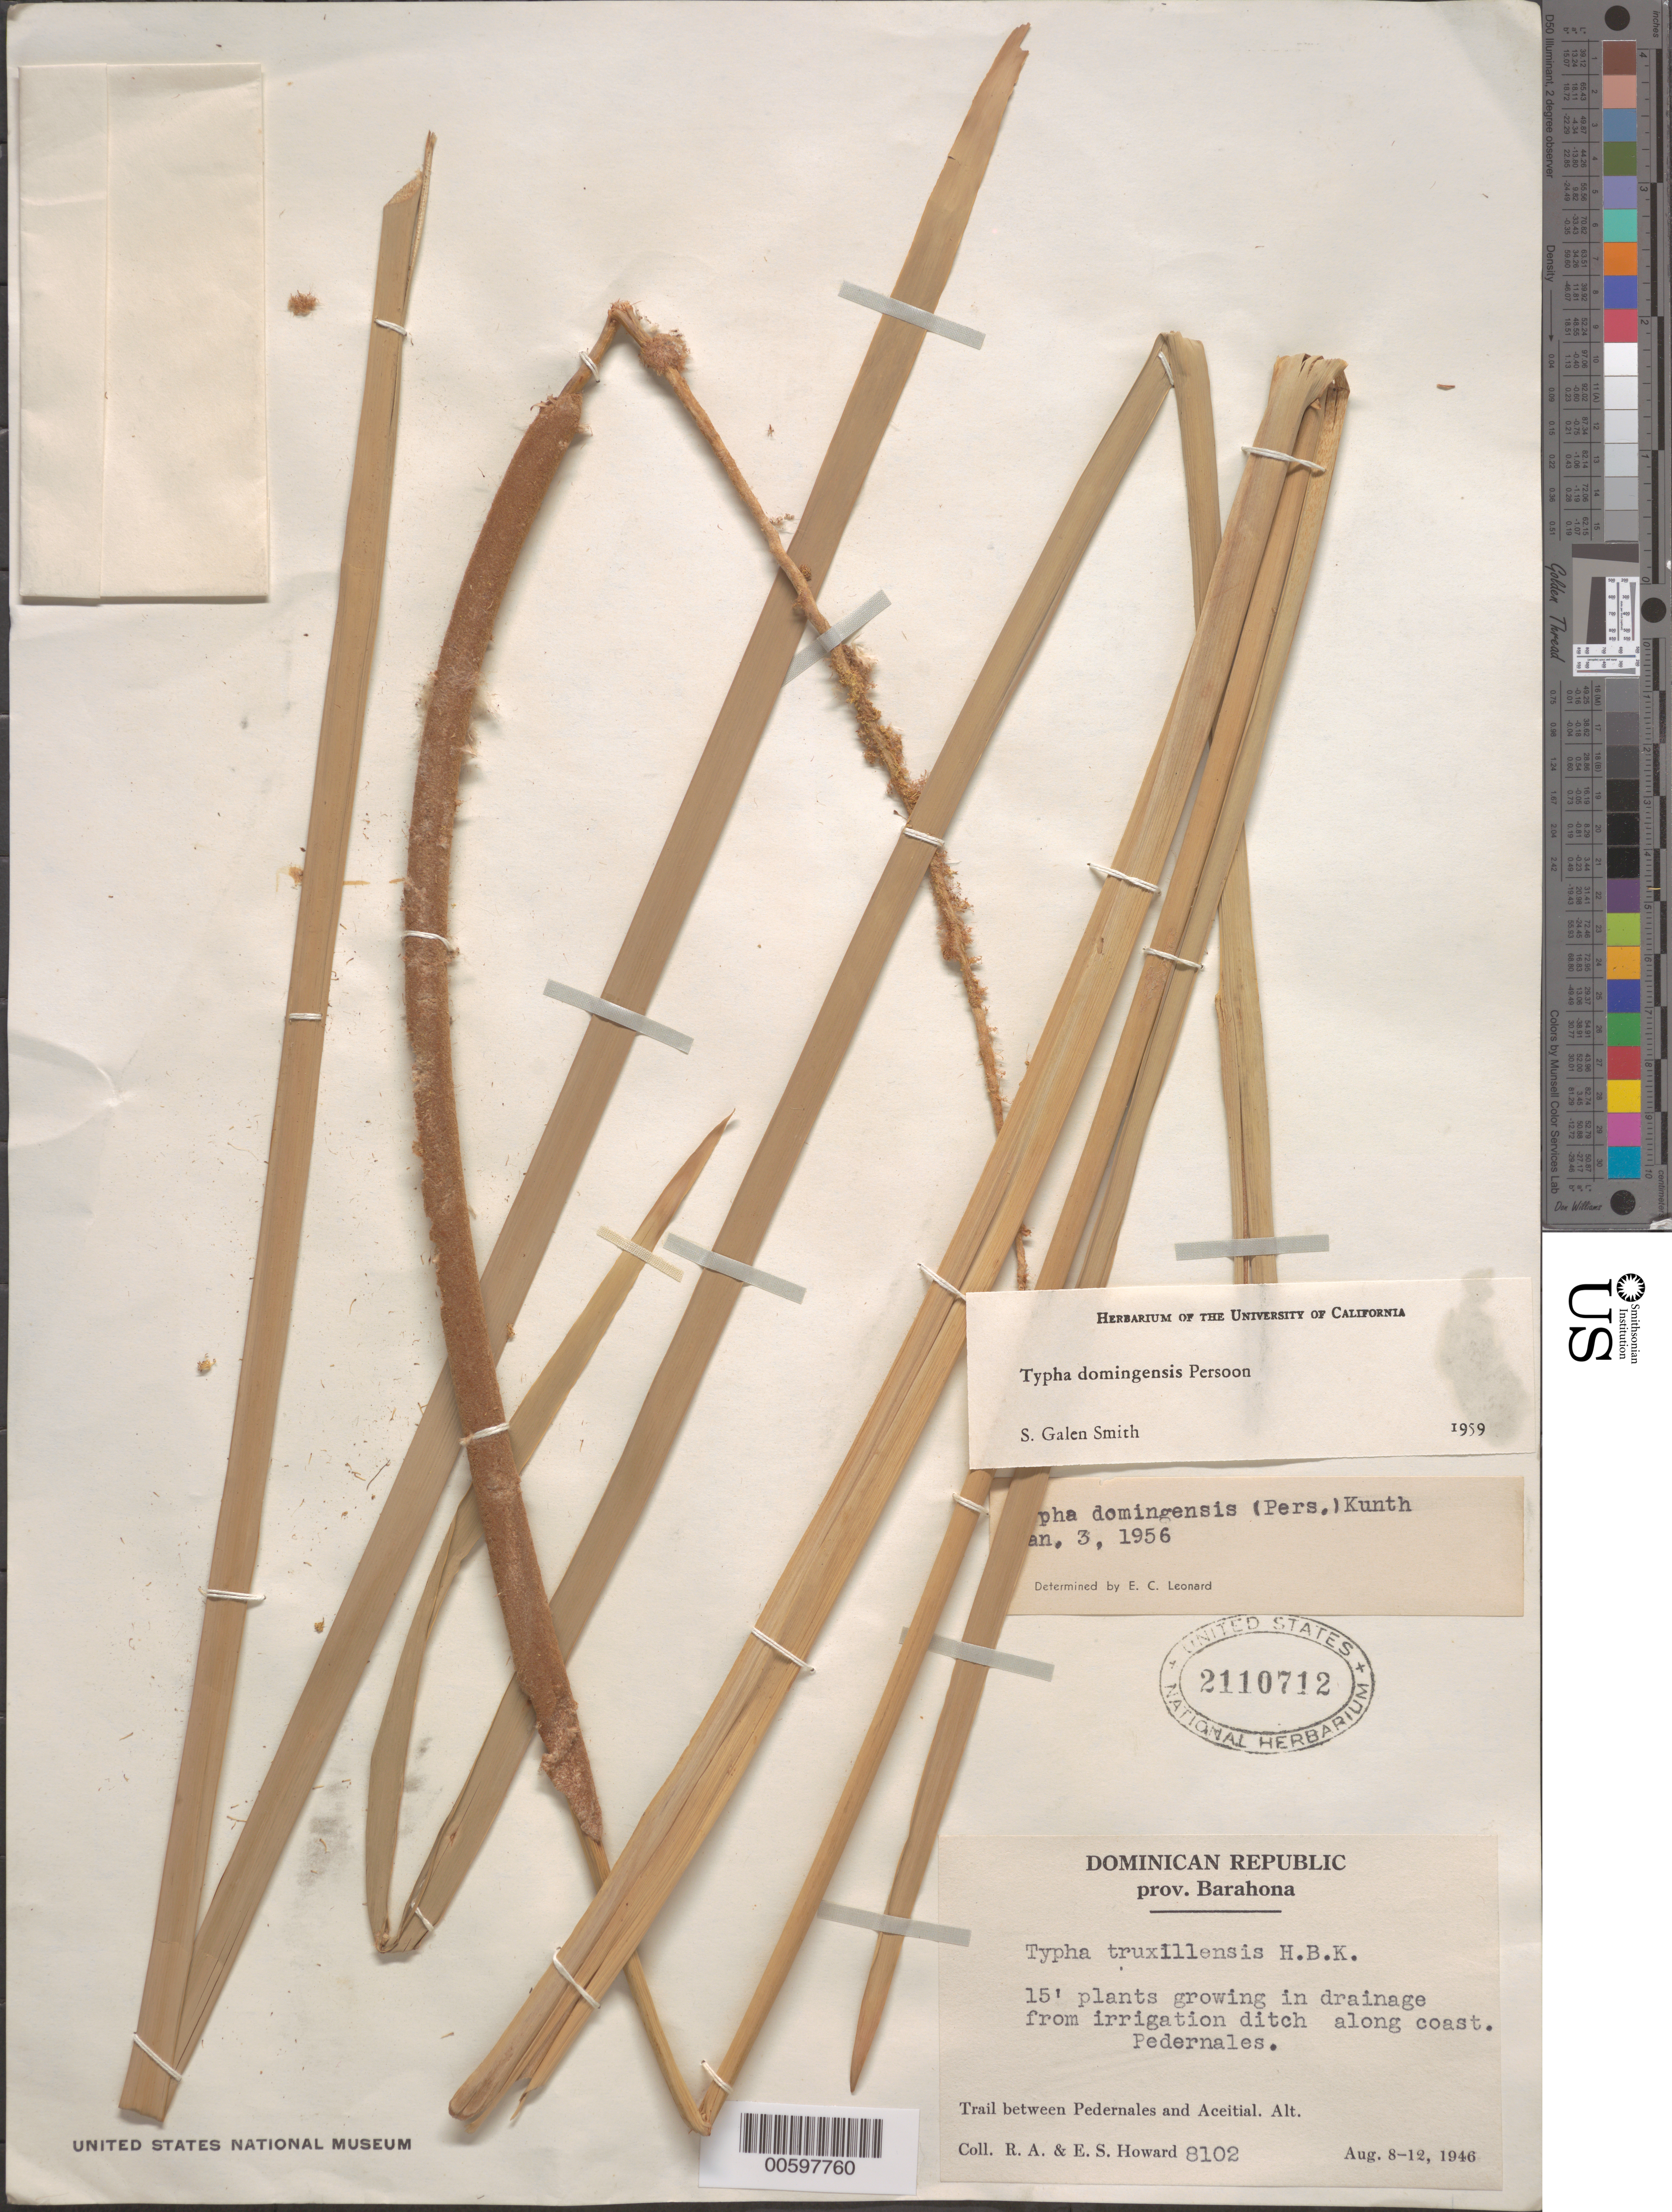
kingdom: Plantae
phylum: Tracheophyta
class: Liliopsida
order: Poales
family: Typhaceae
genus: Typha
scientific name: Typha domingensis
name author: Pers.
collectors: R. A. Howard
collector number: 8102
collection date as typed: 08 Aug 1946 to 12 Aug 1946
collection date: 1946-08-08/1946-08-12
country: Dominican Republic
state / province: Barahona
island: Hispaniola Island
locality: Between Pedernales and Aceitial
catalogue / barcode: US 2110712